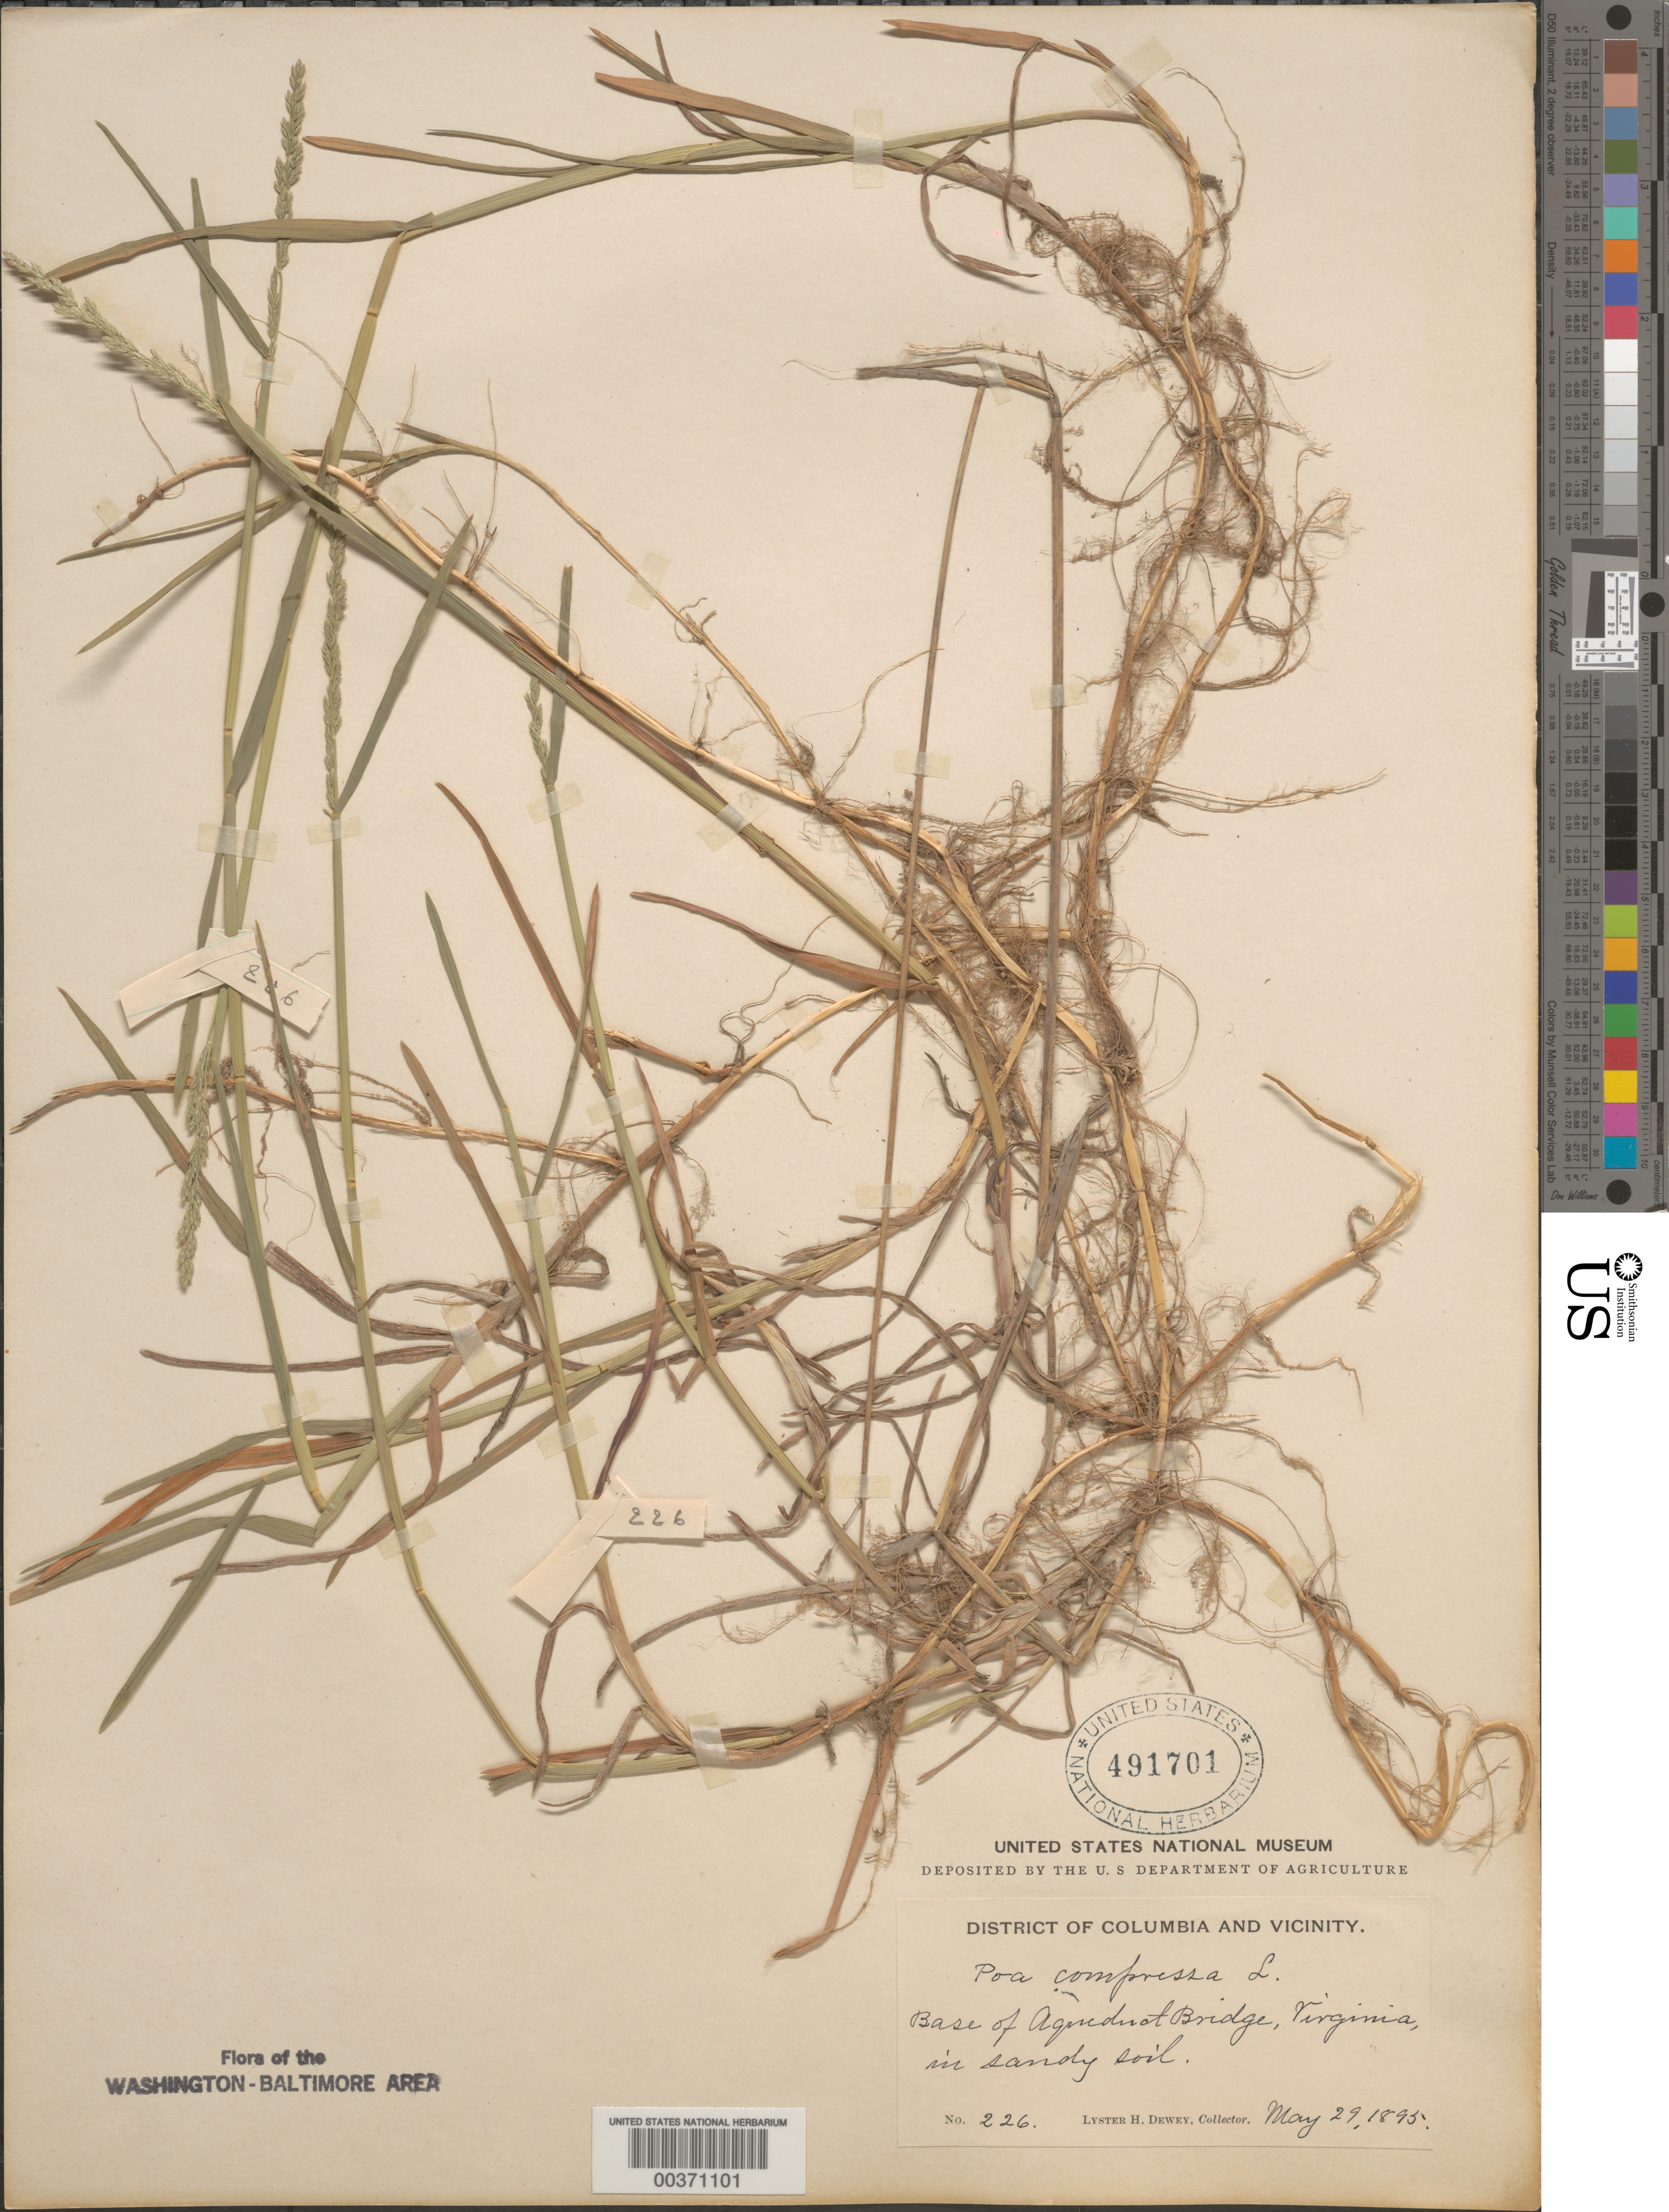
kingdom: Plantae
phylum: Tracheophyta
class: Liliopsida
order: Poales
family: Poaceae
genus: Poa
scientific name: Poa compressa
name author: L.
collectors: L. H. Dewey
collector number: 226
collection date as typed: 29 May 1895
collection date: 1895-05-29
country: United States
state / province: Virginia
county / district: Fairfax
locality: Aqueduct Bridge C. and O. Canal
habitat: Sandy soil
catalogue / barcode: US 491701